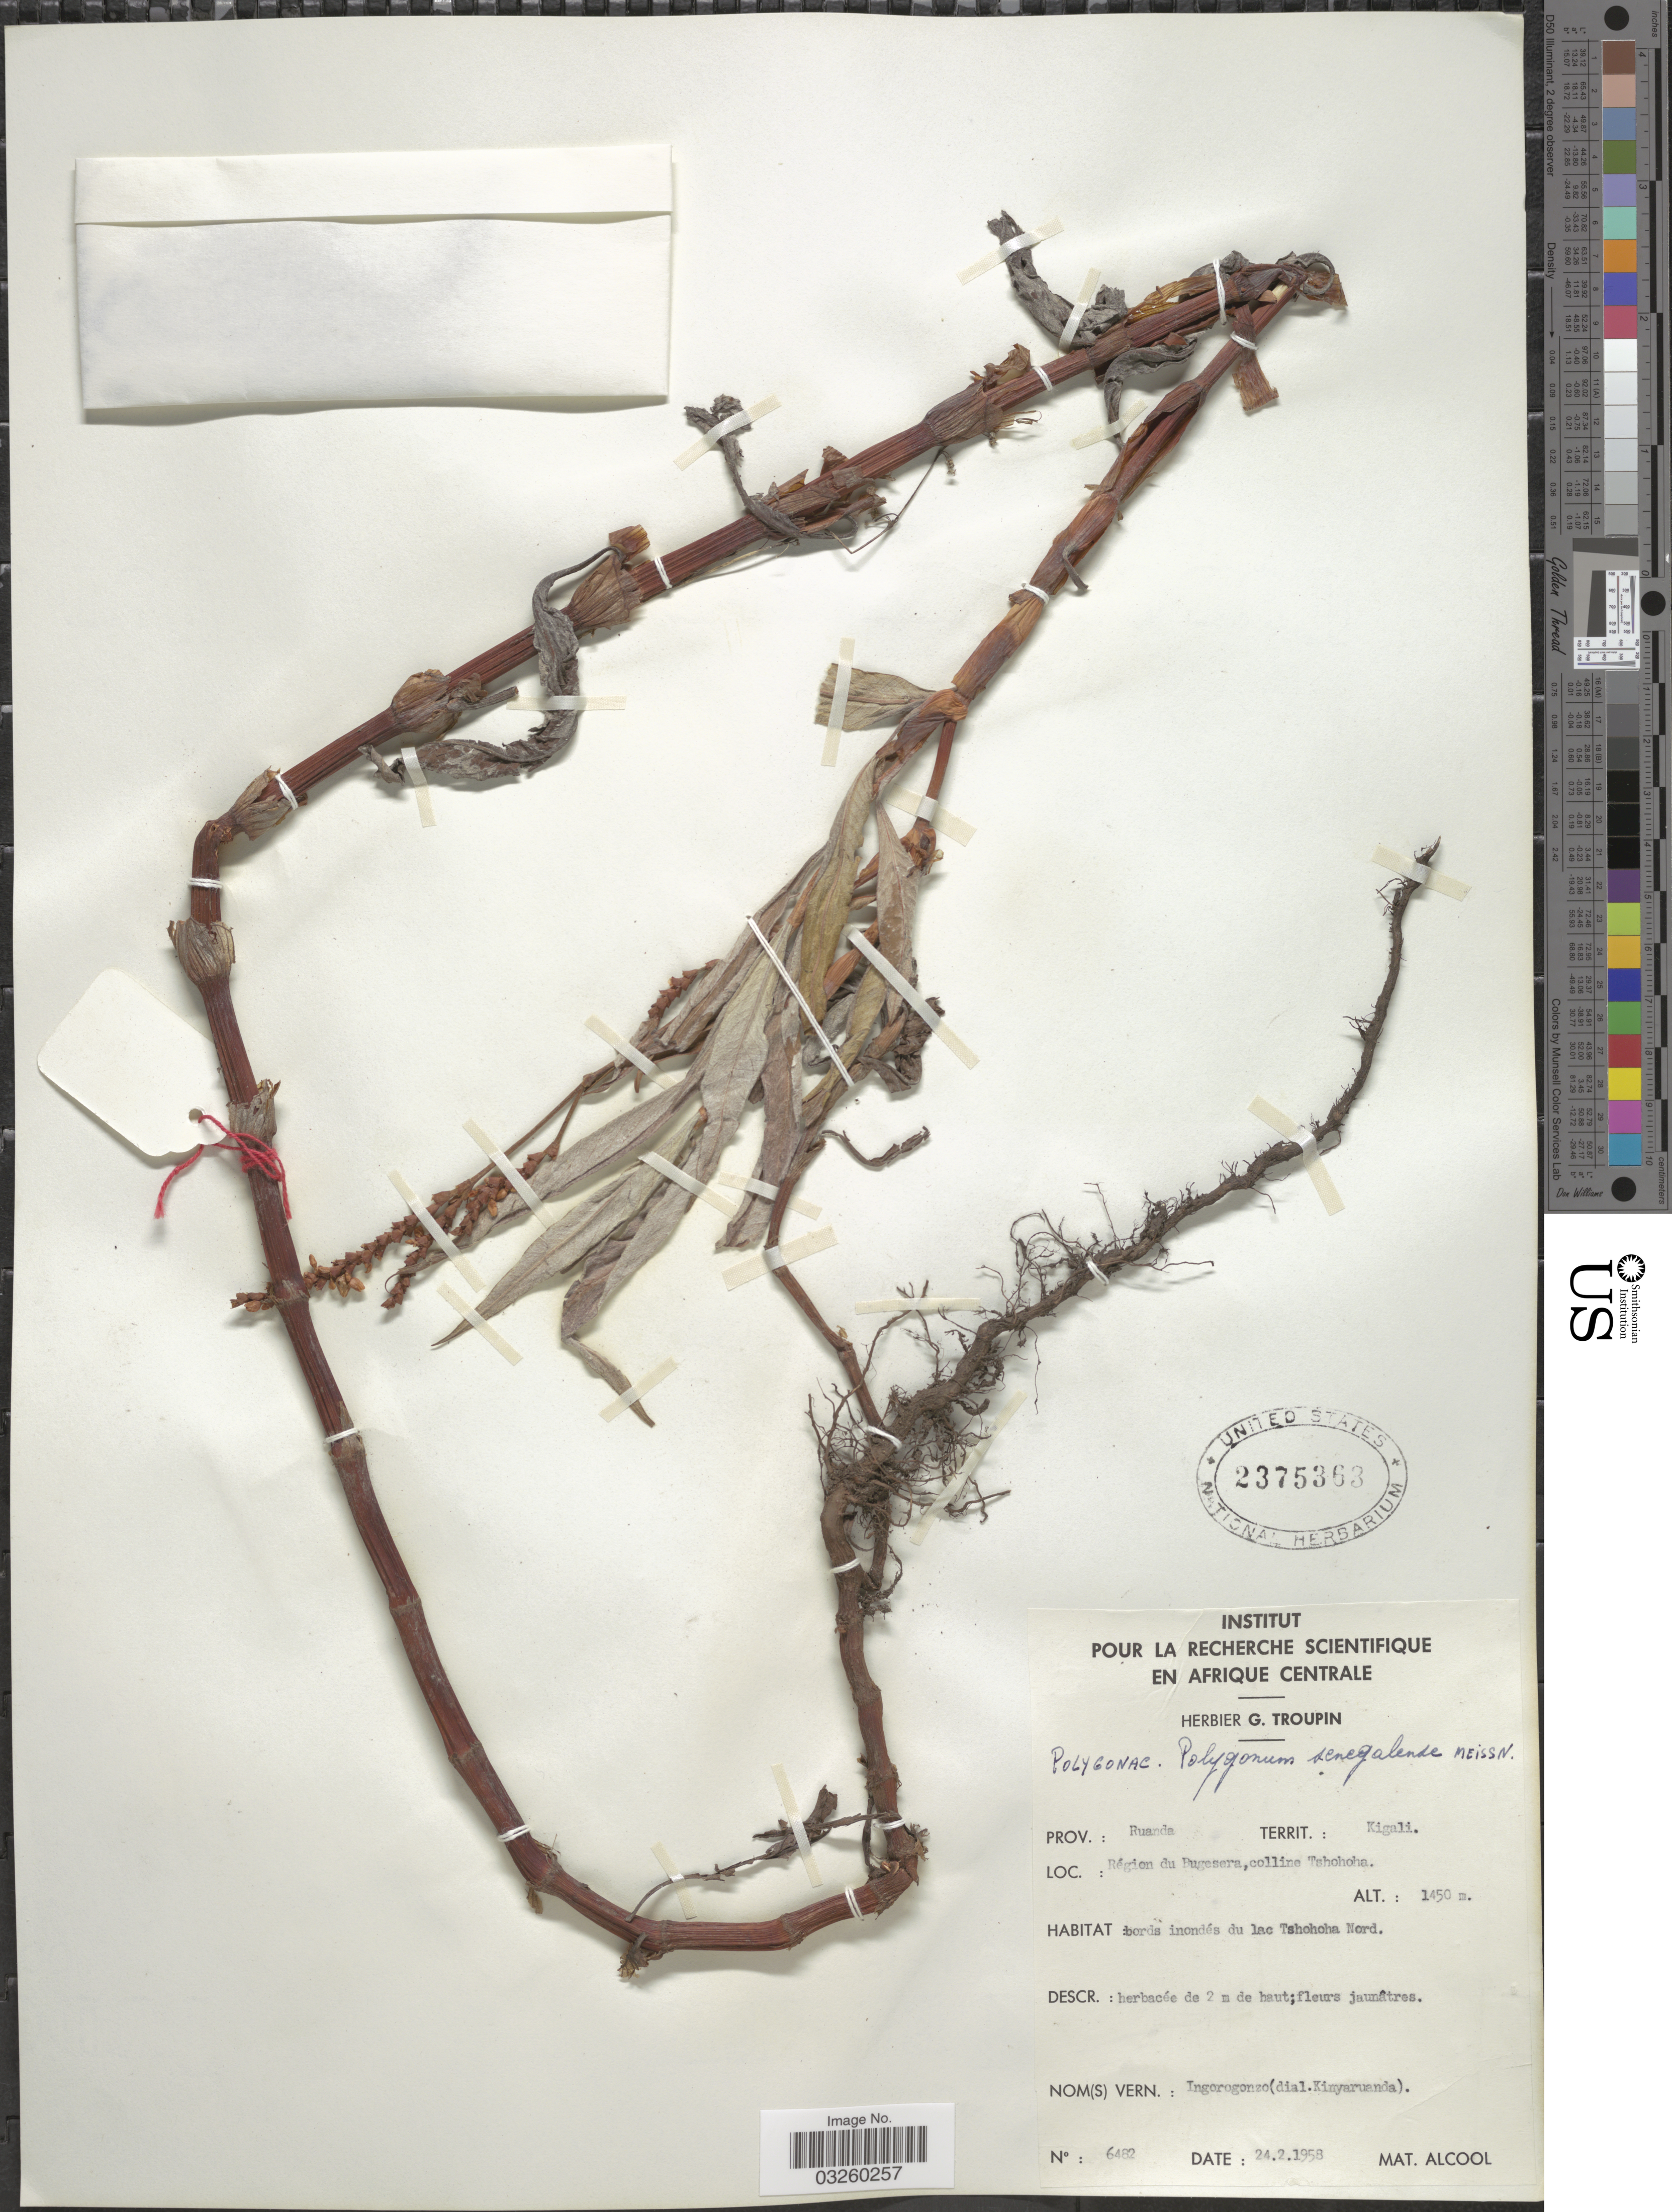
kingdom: Plantae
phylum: Tracheophyta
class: Magnoliopsida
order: Caryophyllales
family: Polygonaceae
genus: Polygonum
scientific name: Polygonum senegalense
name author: Meisn.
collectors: ex herb. G. Troupin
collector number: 6482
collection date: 1958-02-24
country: Rwanda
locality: Prov.: Ruanda. Territ.: Kigali. Région du Bugesera, colline Tshohoha. Bords inondés du lac Tshohoha Nord.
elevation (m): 1450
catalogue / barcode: US 2375363